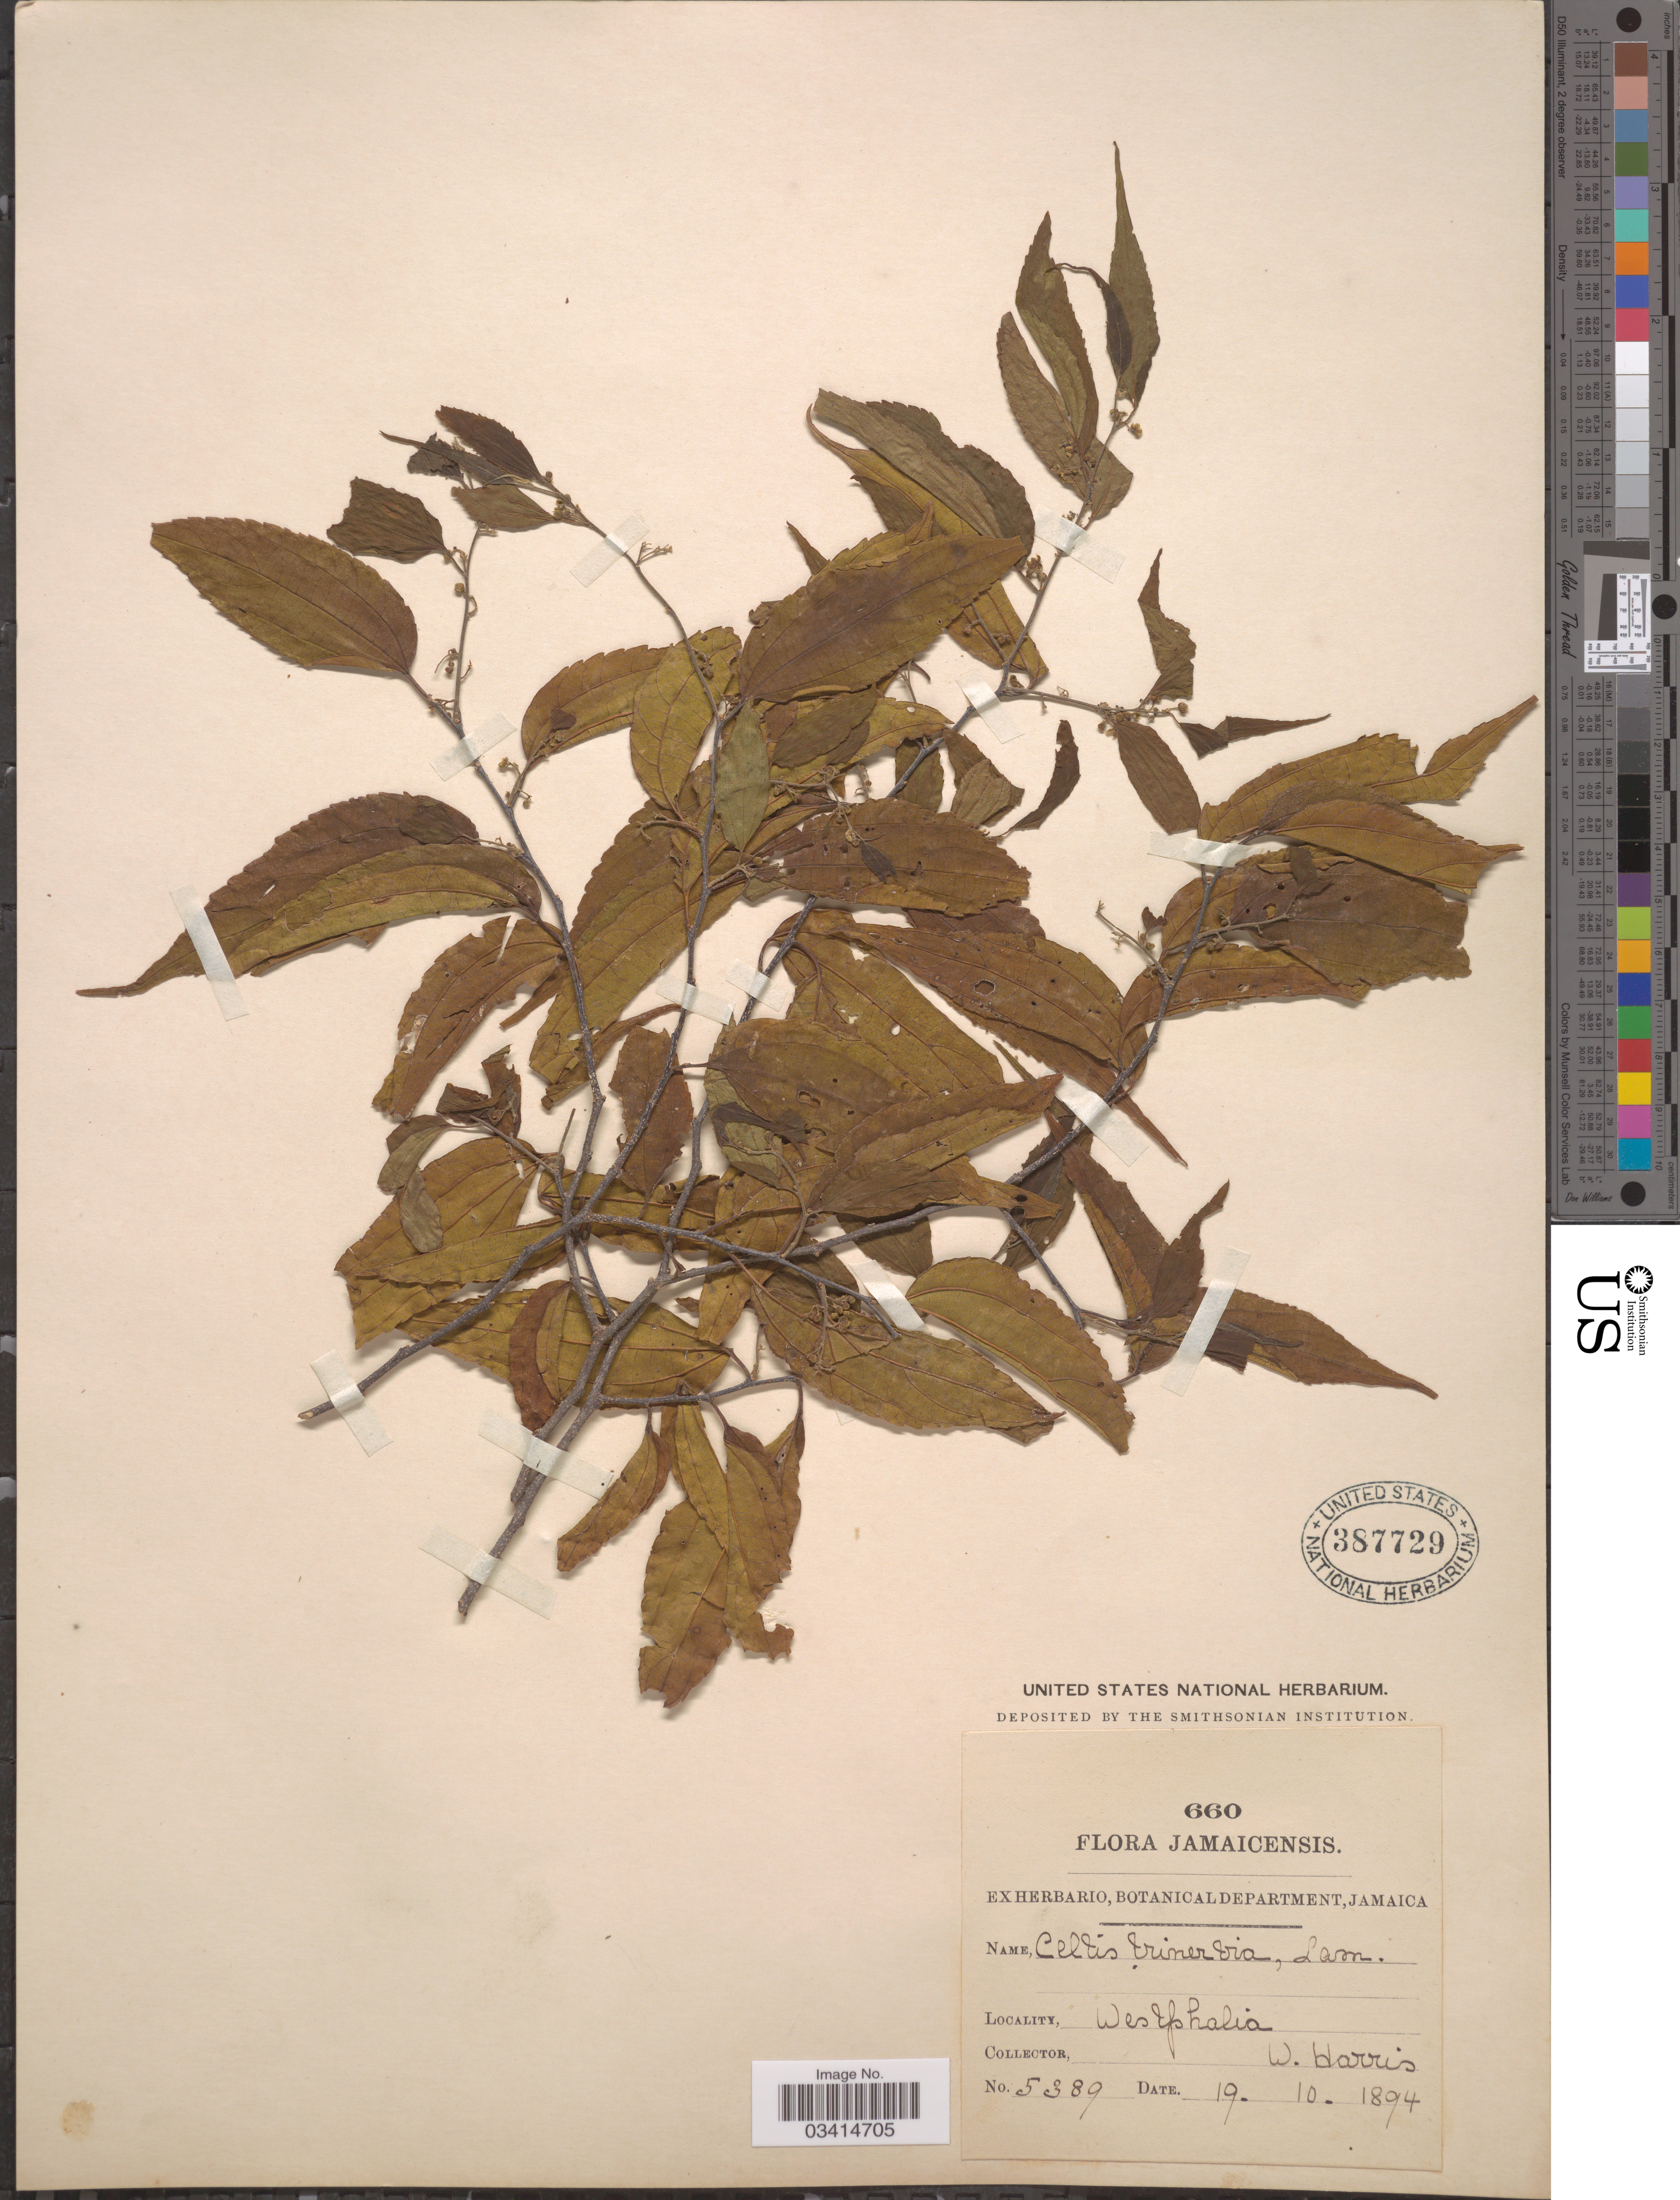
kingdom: Plantae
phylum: Tracheophyta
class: Magnoliopsida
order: Rosales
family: Cannabaceae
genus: Celtis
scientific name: Celtis trinervia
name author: Lam.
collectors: W. Harris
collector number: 5389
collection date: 1894-10-19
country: Jamaica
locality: Westphalia.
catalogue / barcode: US 387729